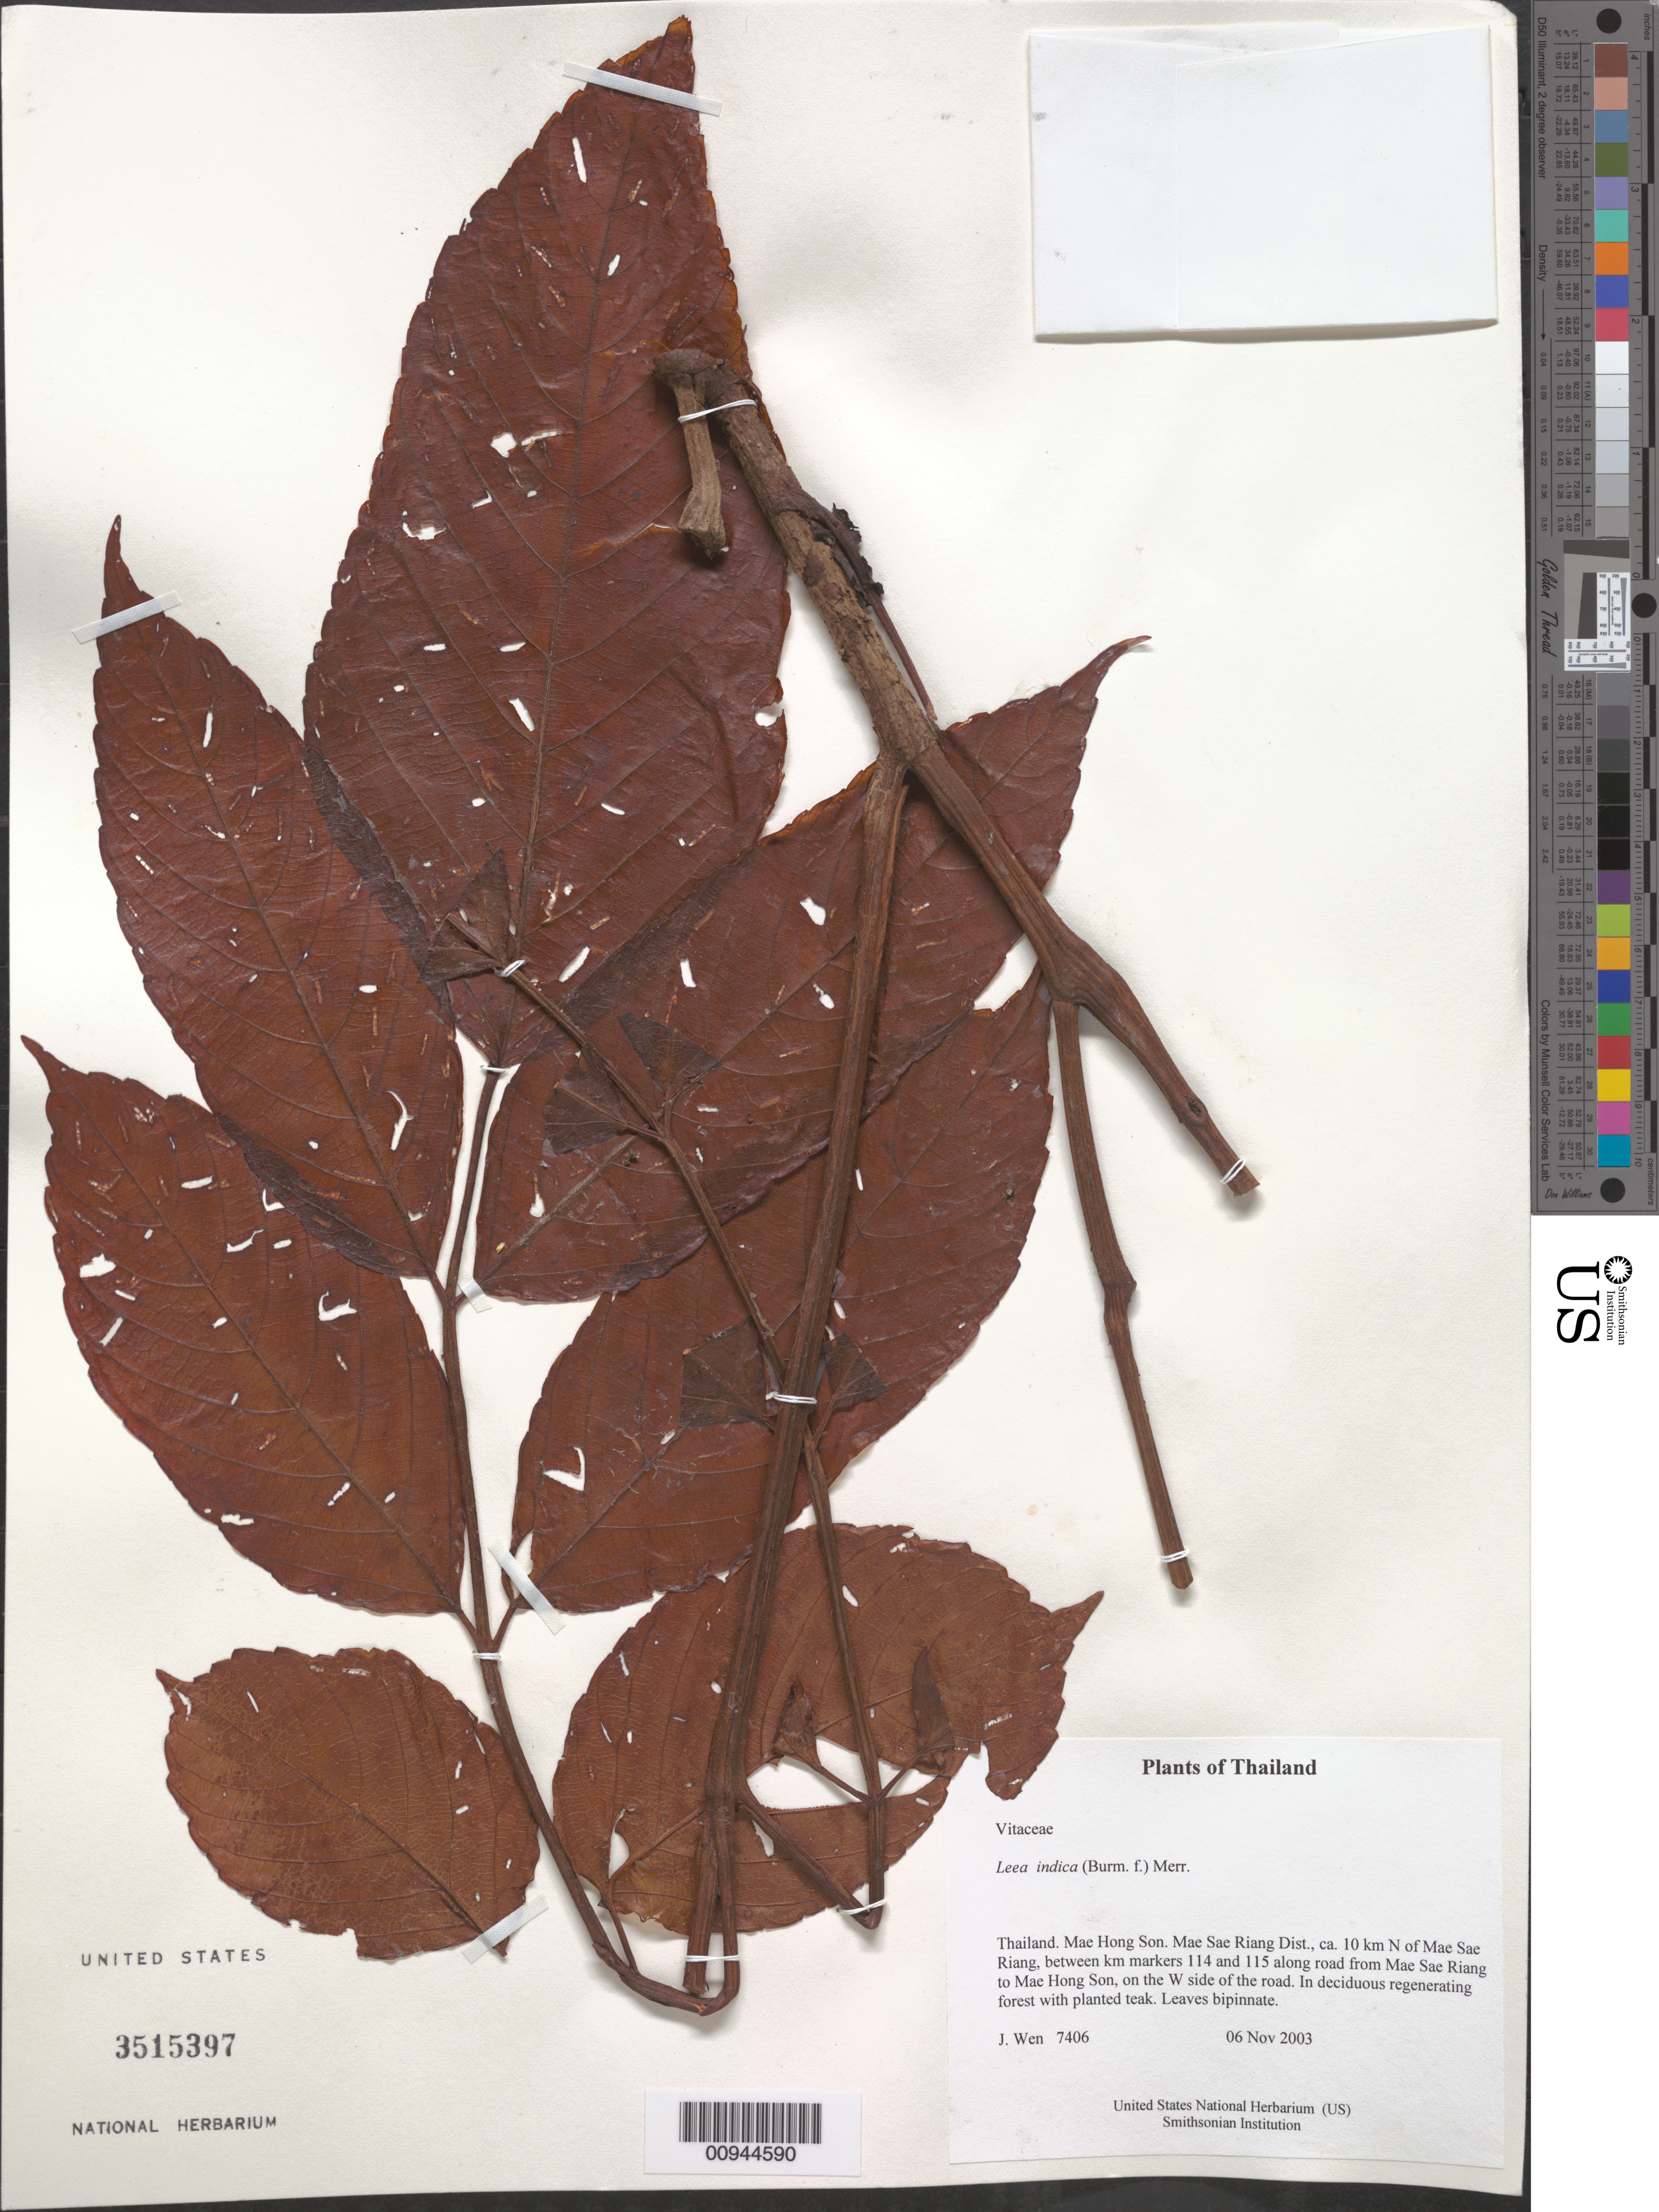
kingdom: Plantae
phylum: Tracheophyta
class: Magnoliopsida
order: Vitales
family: Vitaceae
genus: Leea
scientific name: Leea indica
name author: (Burm. f.) Merr.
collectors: J. Wen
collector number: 7406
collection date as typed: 06 Nov 2003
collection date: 2003-11-06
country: Thailand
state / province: Mae Hong Son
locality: Mae Sae Riang Dist., ca. 10 km N of Mae Sae Riang, between km markers 114 and 115 along road from Mae Sae Riang to Mae Hong Son, on the W side of the road.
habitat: In deciduous regenerating forest with planted teak.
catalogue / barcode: US 3515397